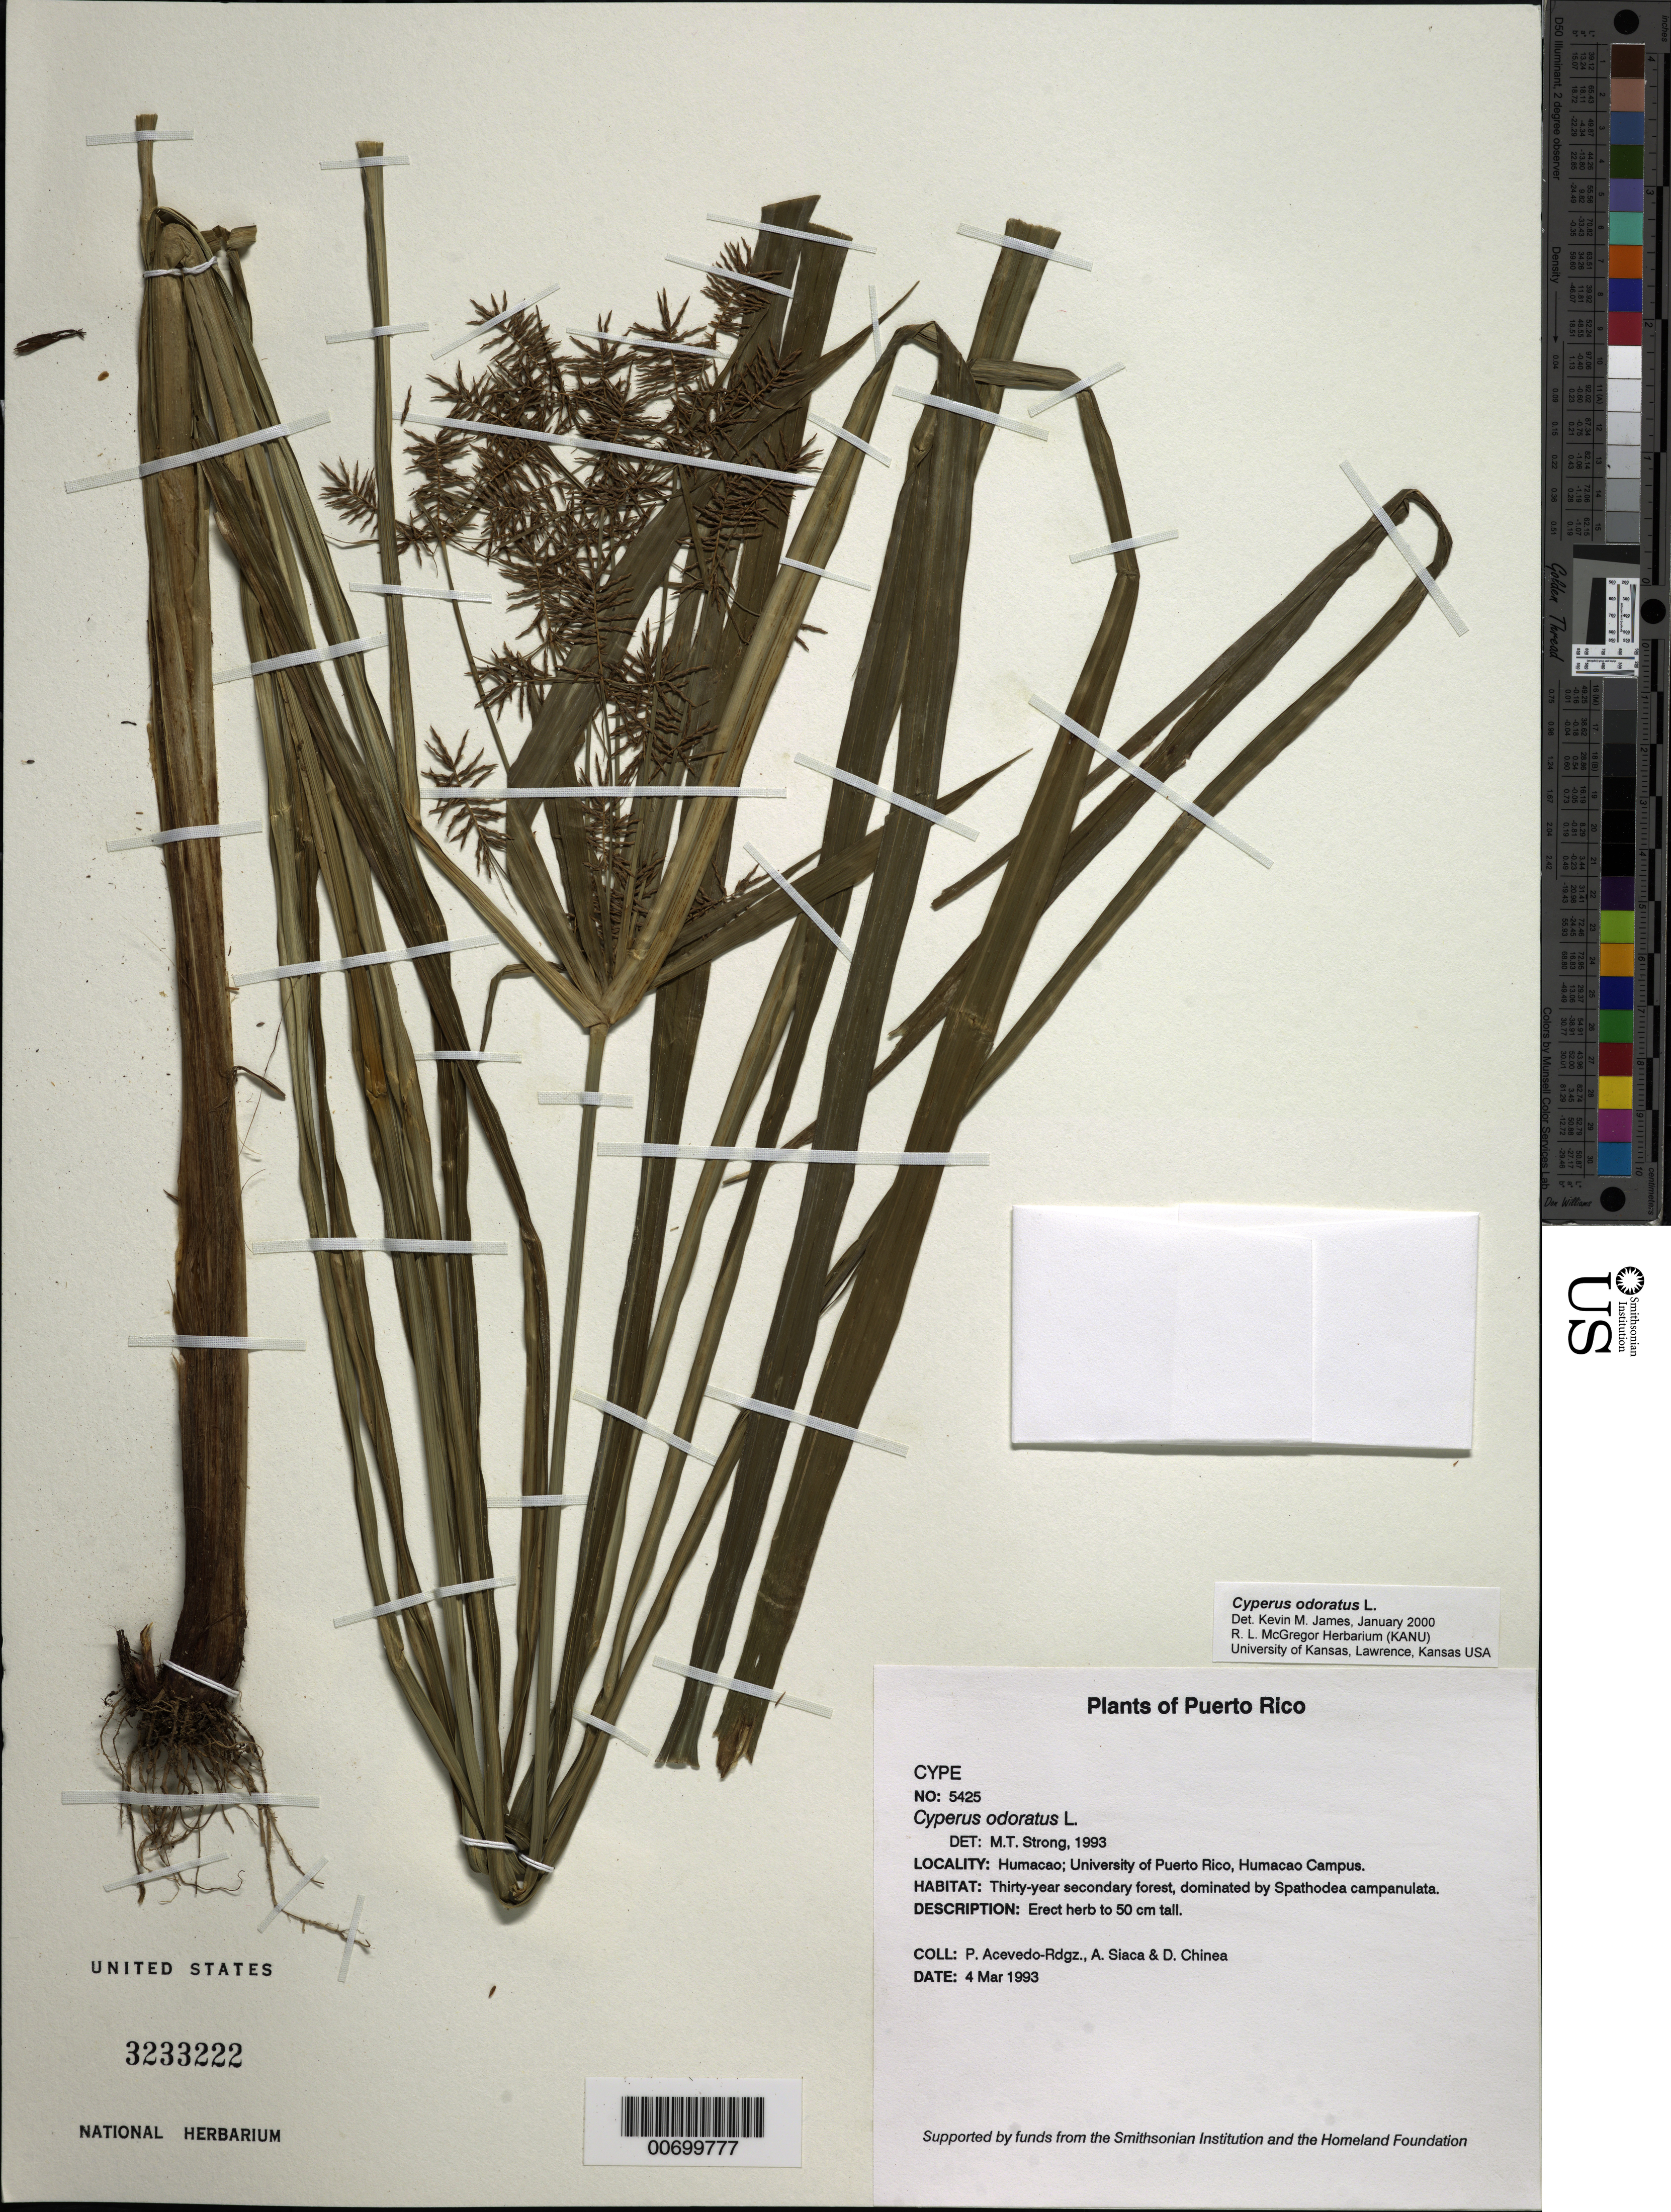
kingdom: Plantae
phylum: Tracheophyta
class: Liliopsida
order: Poales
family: Cyperaceae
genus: Cyperus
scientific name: Cyperus odoratus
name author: L.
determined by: Strong, M. T., (US), Smithsonian Institution - National Museum of Natural History (UNITED STATES)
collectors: P. Acevedo-Rodr., A. Siaca & D. Chinea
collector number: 5425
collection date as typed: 04 Mar 1993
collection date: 1993-03-04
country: Puerto Rico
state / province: Humacao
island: Puerto Rico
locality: Humacao; University of Puerto Rico, Humacao Campus.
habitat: Thirty-year secondary forest, dominated by Spathodea campanulata.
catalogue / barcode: US 3233222